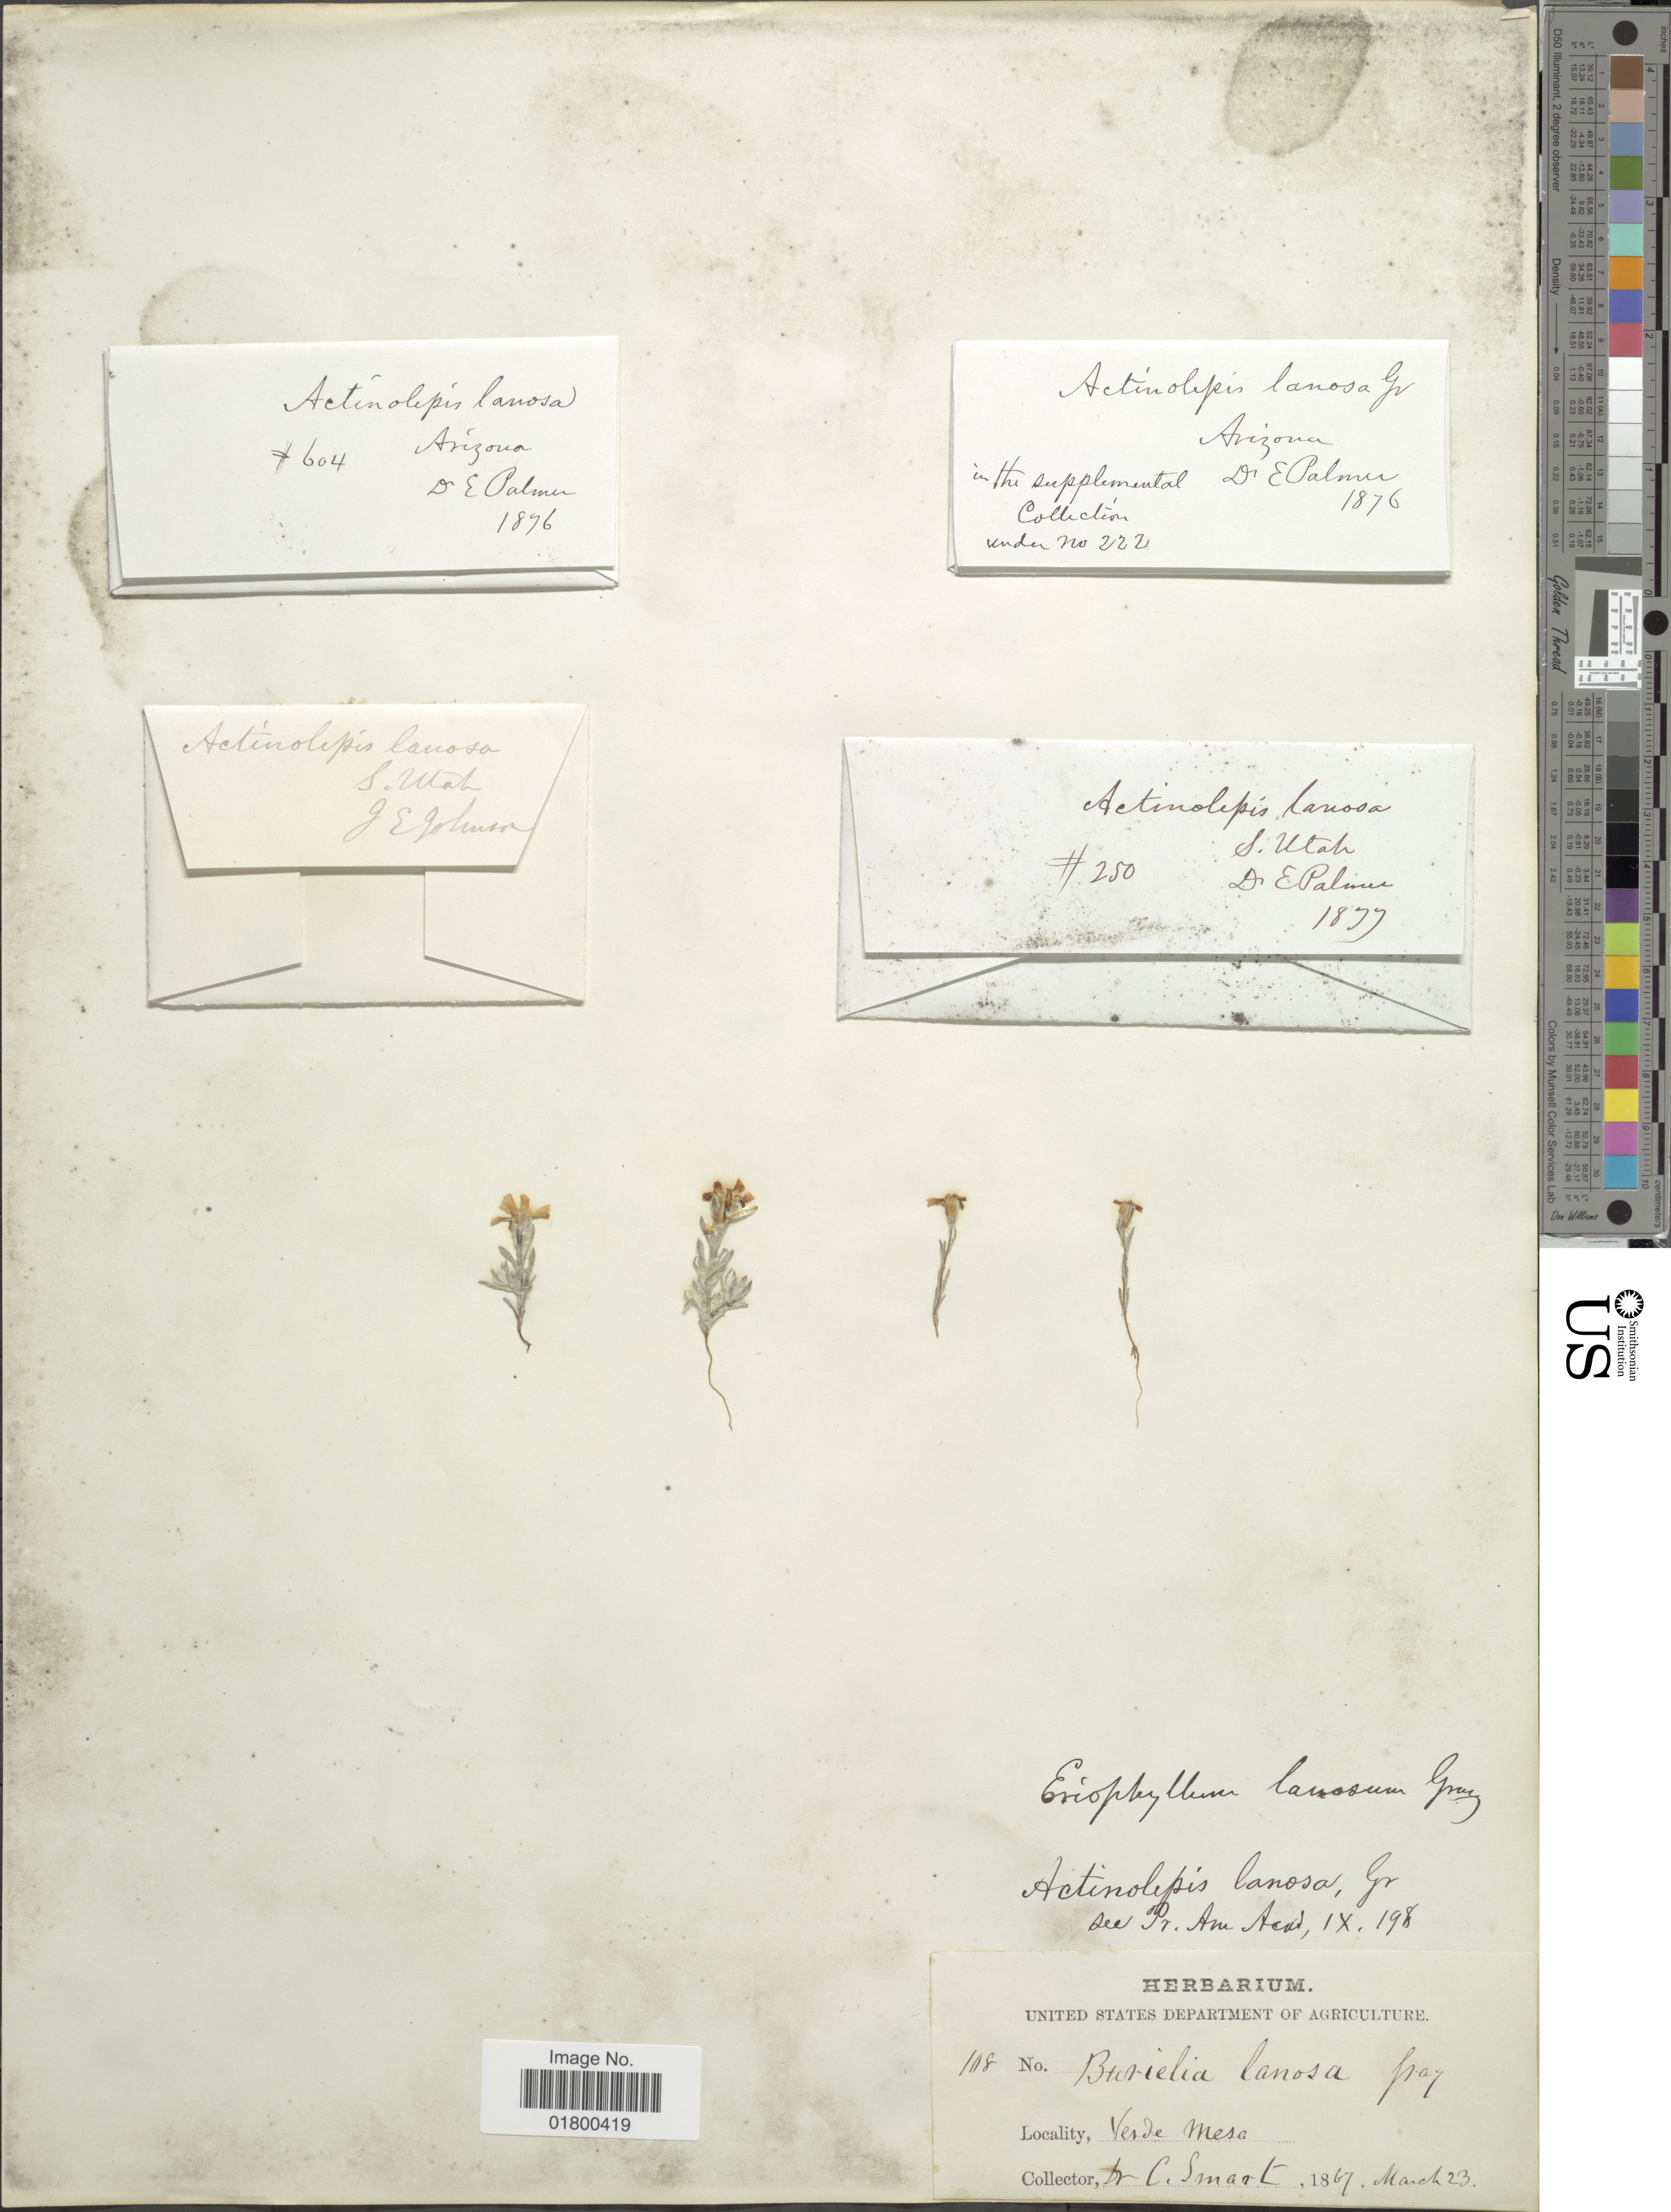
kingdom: Plantae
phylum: Tracheophyta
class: Magnoliopsida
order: Asterales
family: Asteraceae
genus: Eriophyllum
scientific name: Eriophyllum lanosum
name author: (A. Gray) A. Gray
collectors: E. Palmer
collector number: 222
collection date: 1876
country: United States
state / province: Arizona